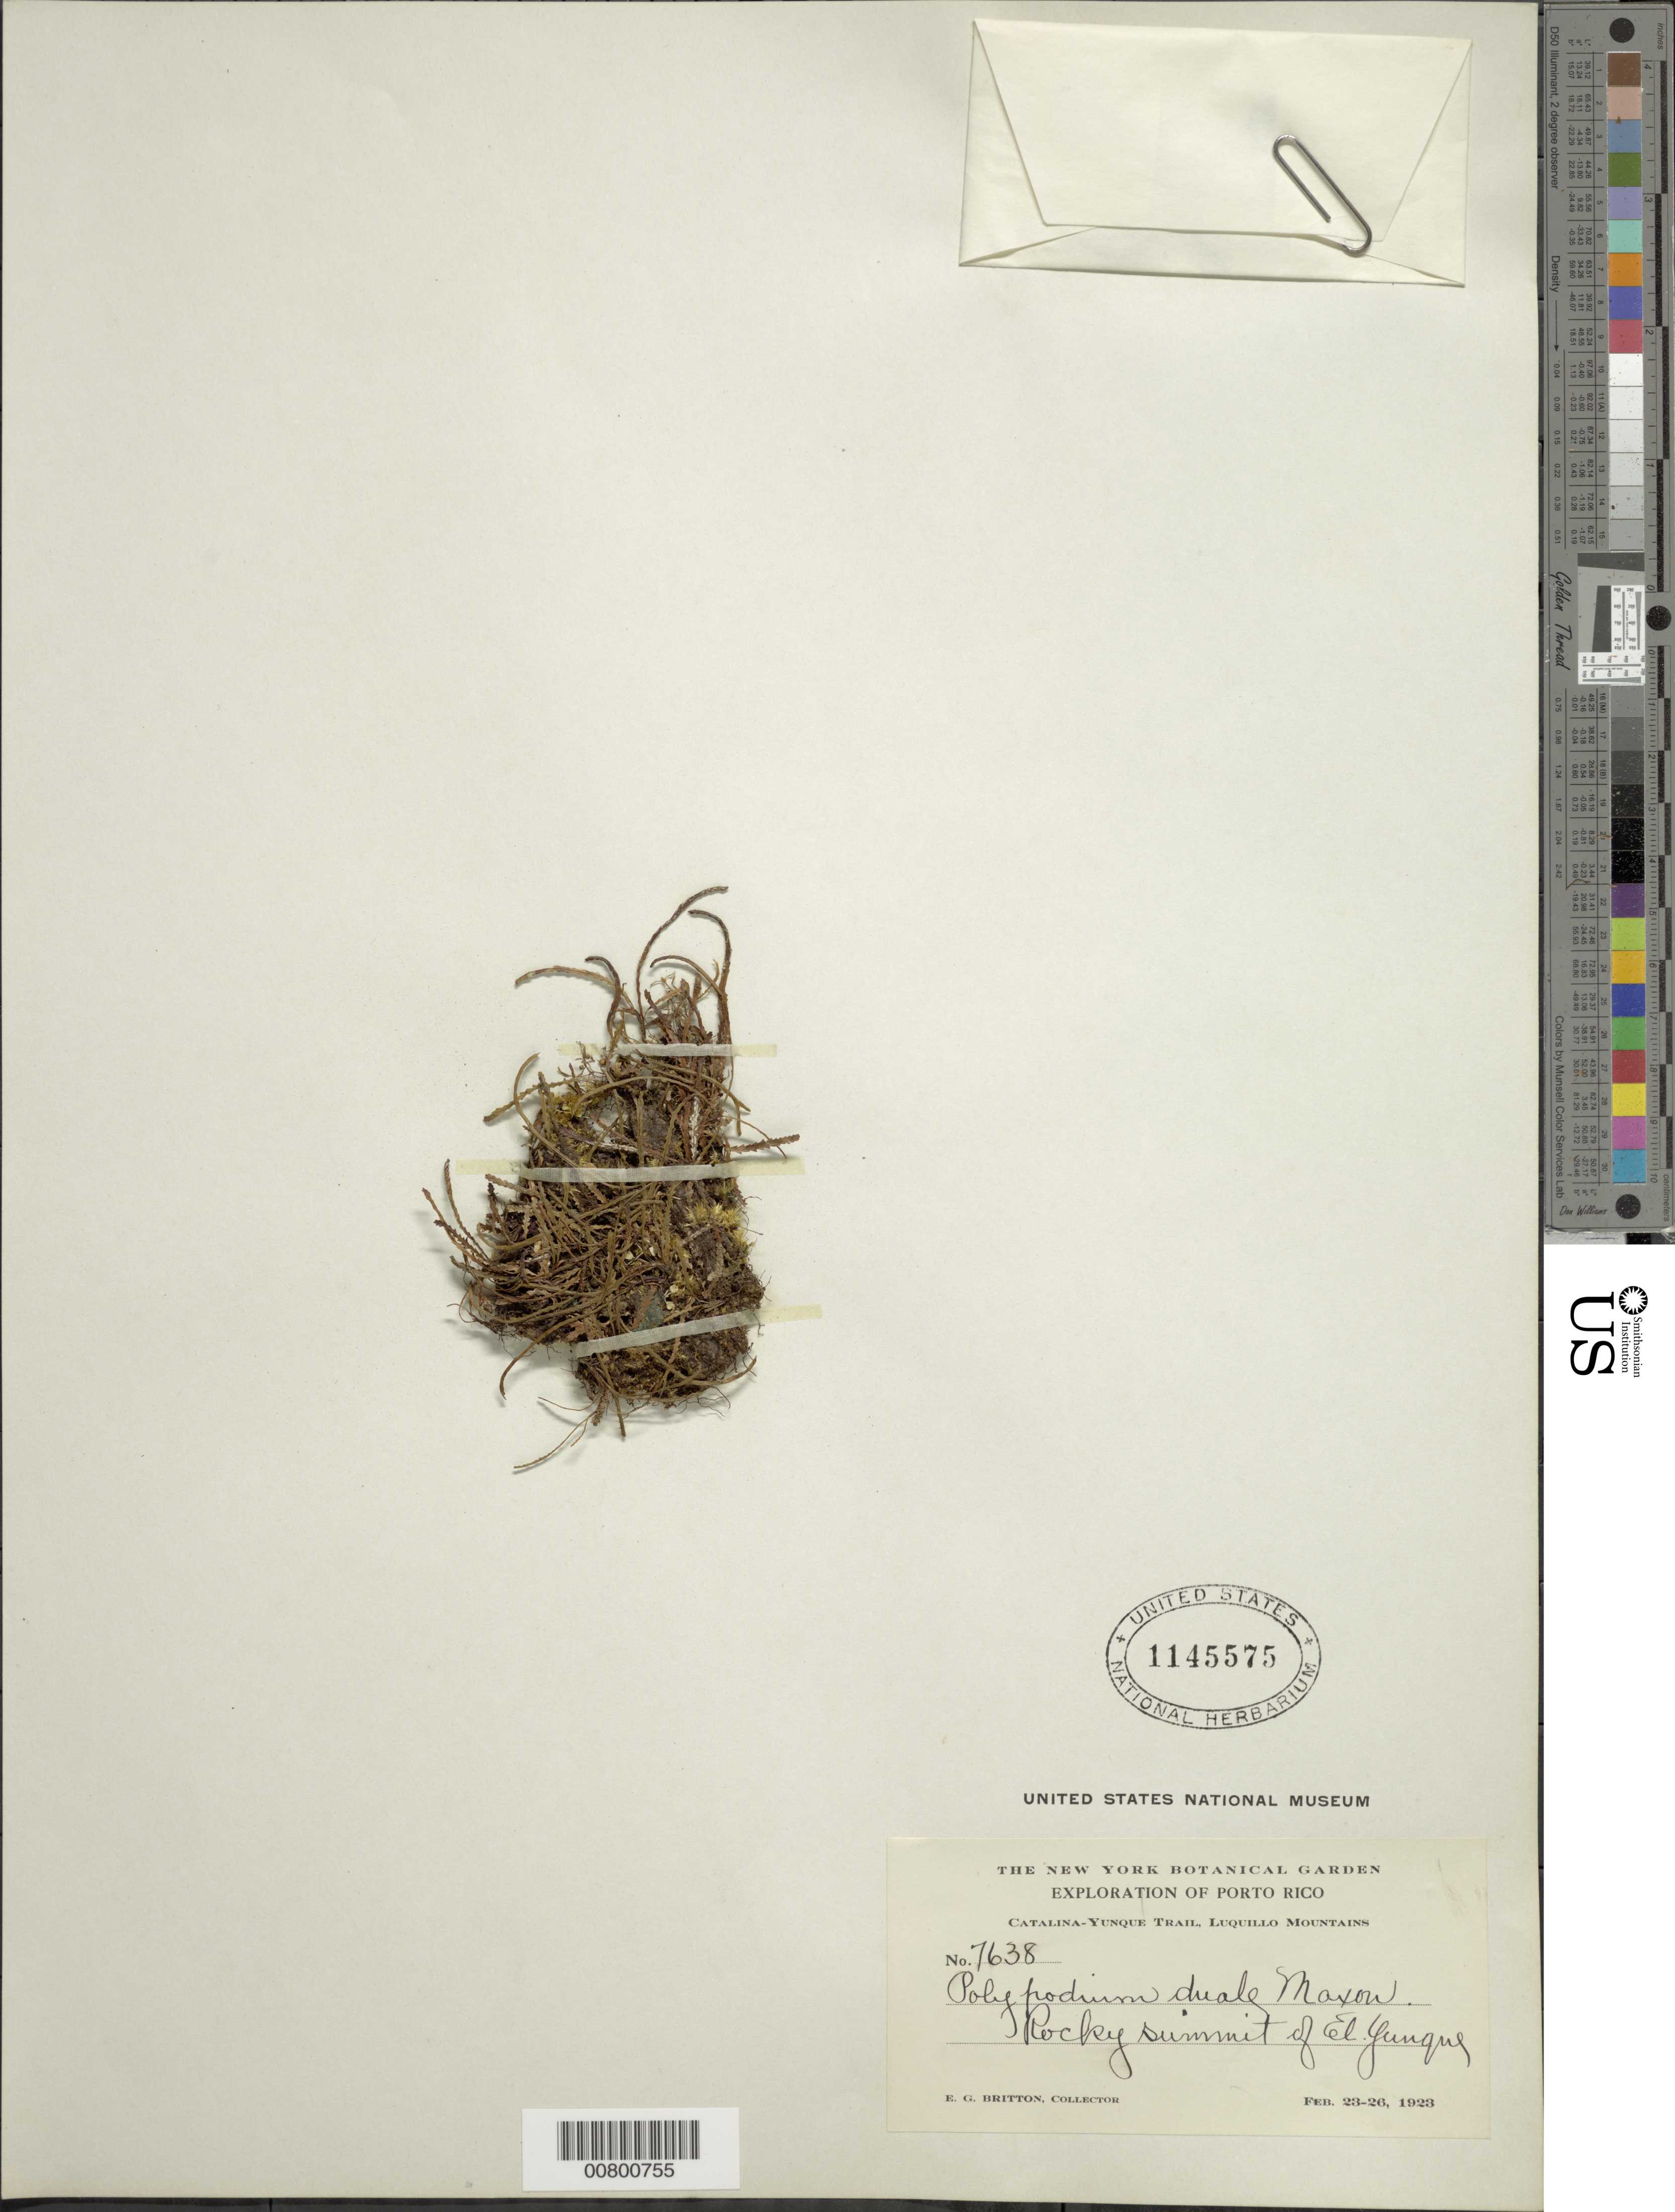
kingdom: Plantae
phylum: Tracheophyta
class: Polypodiopsida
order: Polypodiales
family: Polypodiaceae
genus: Cochlidium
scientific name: Cochlidium serrulatum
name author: (Sw.) L.E. Bishop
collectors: E. G. Britton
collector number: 7638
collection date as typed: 23 Feb 1923 to 26 Feb 1923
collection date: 1923-02-23/1923-02-26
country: Puerto Rico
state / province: Luquillo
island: Puerto Rico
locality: Luquillo Mts., Catalina-Yunque Trail, summit of El Yunque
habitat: Rocky summit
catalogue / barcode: US 1145575